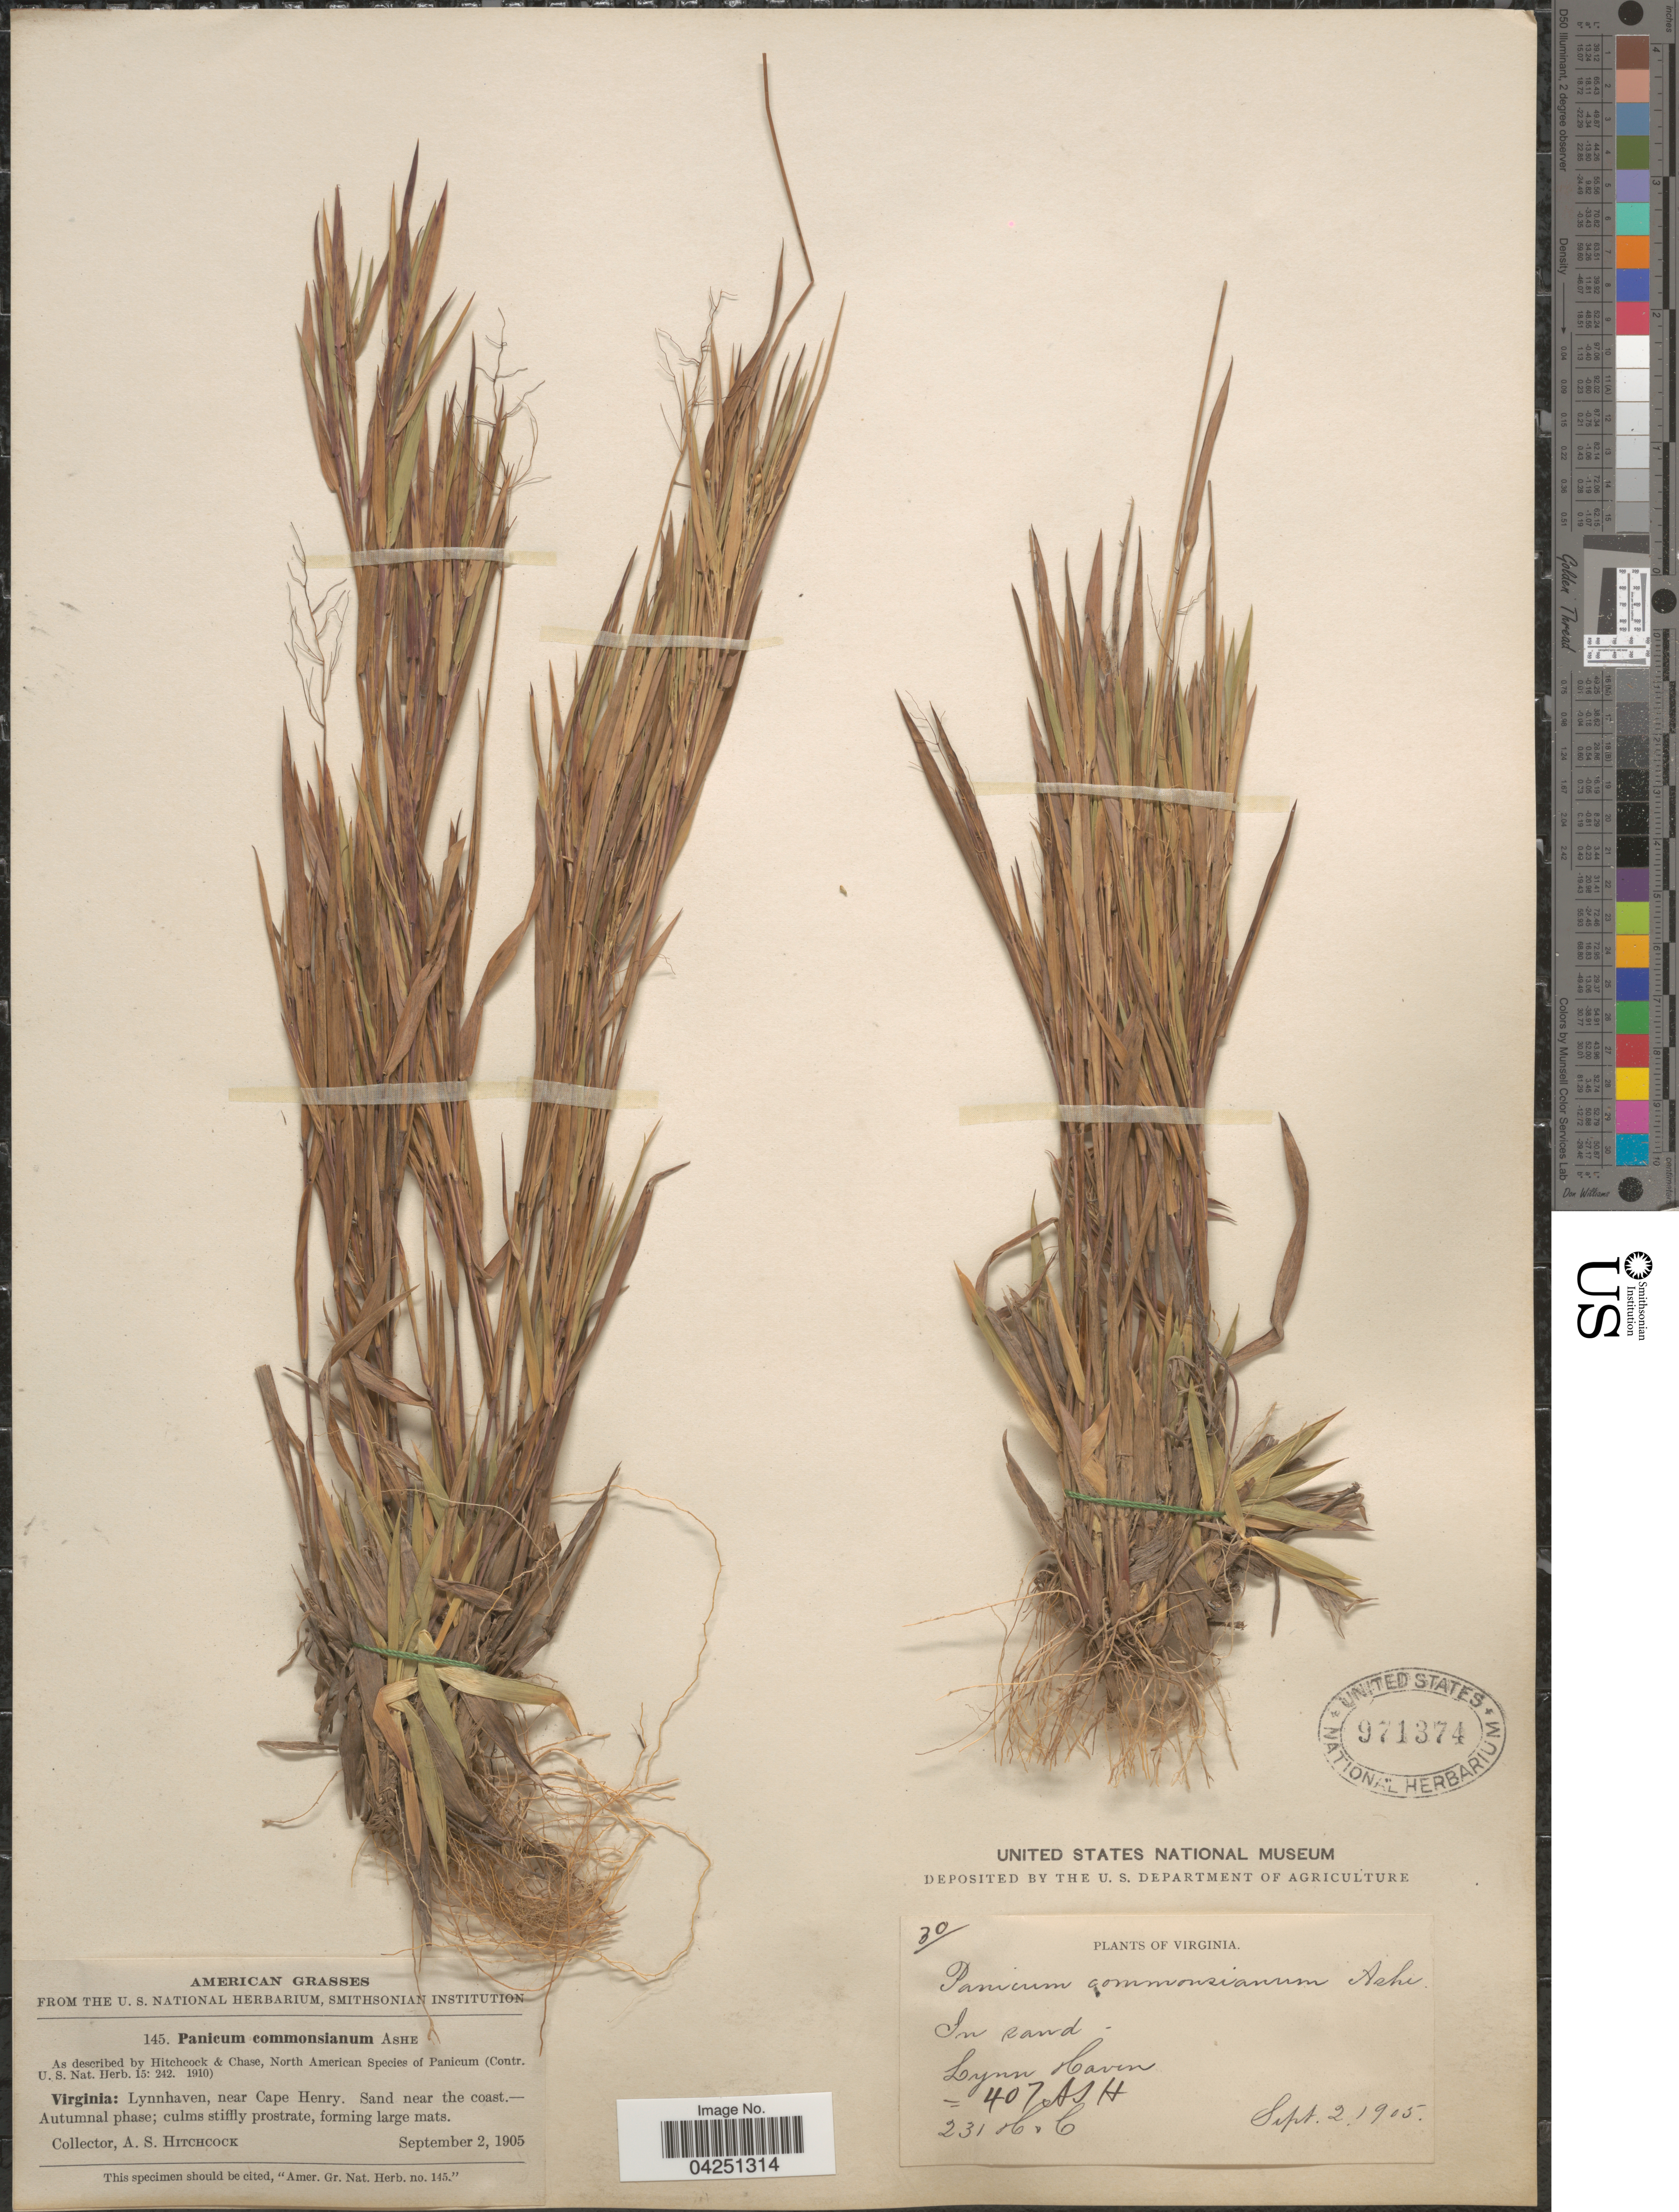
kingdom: Plantae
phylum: Tracheophyta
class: Liliopsida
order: Poales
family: Poaceae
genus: Dichanthelium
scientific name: Dichanthelium acuminatum var. acuminatum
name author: (Sw.) Gould & C.A. Clark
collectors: A. S. Hitchcock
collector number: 145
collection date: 1905-09-02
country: United States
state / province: Virginia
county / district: City of Virginia Beach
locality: Lynnhaven, near Cape Henry.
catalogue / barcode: US 971374